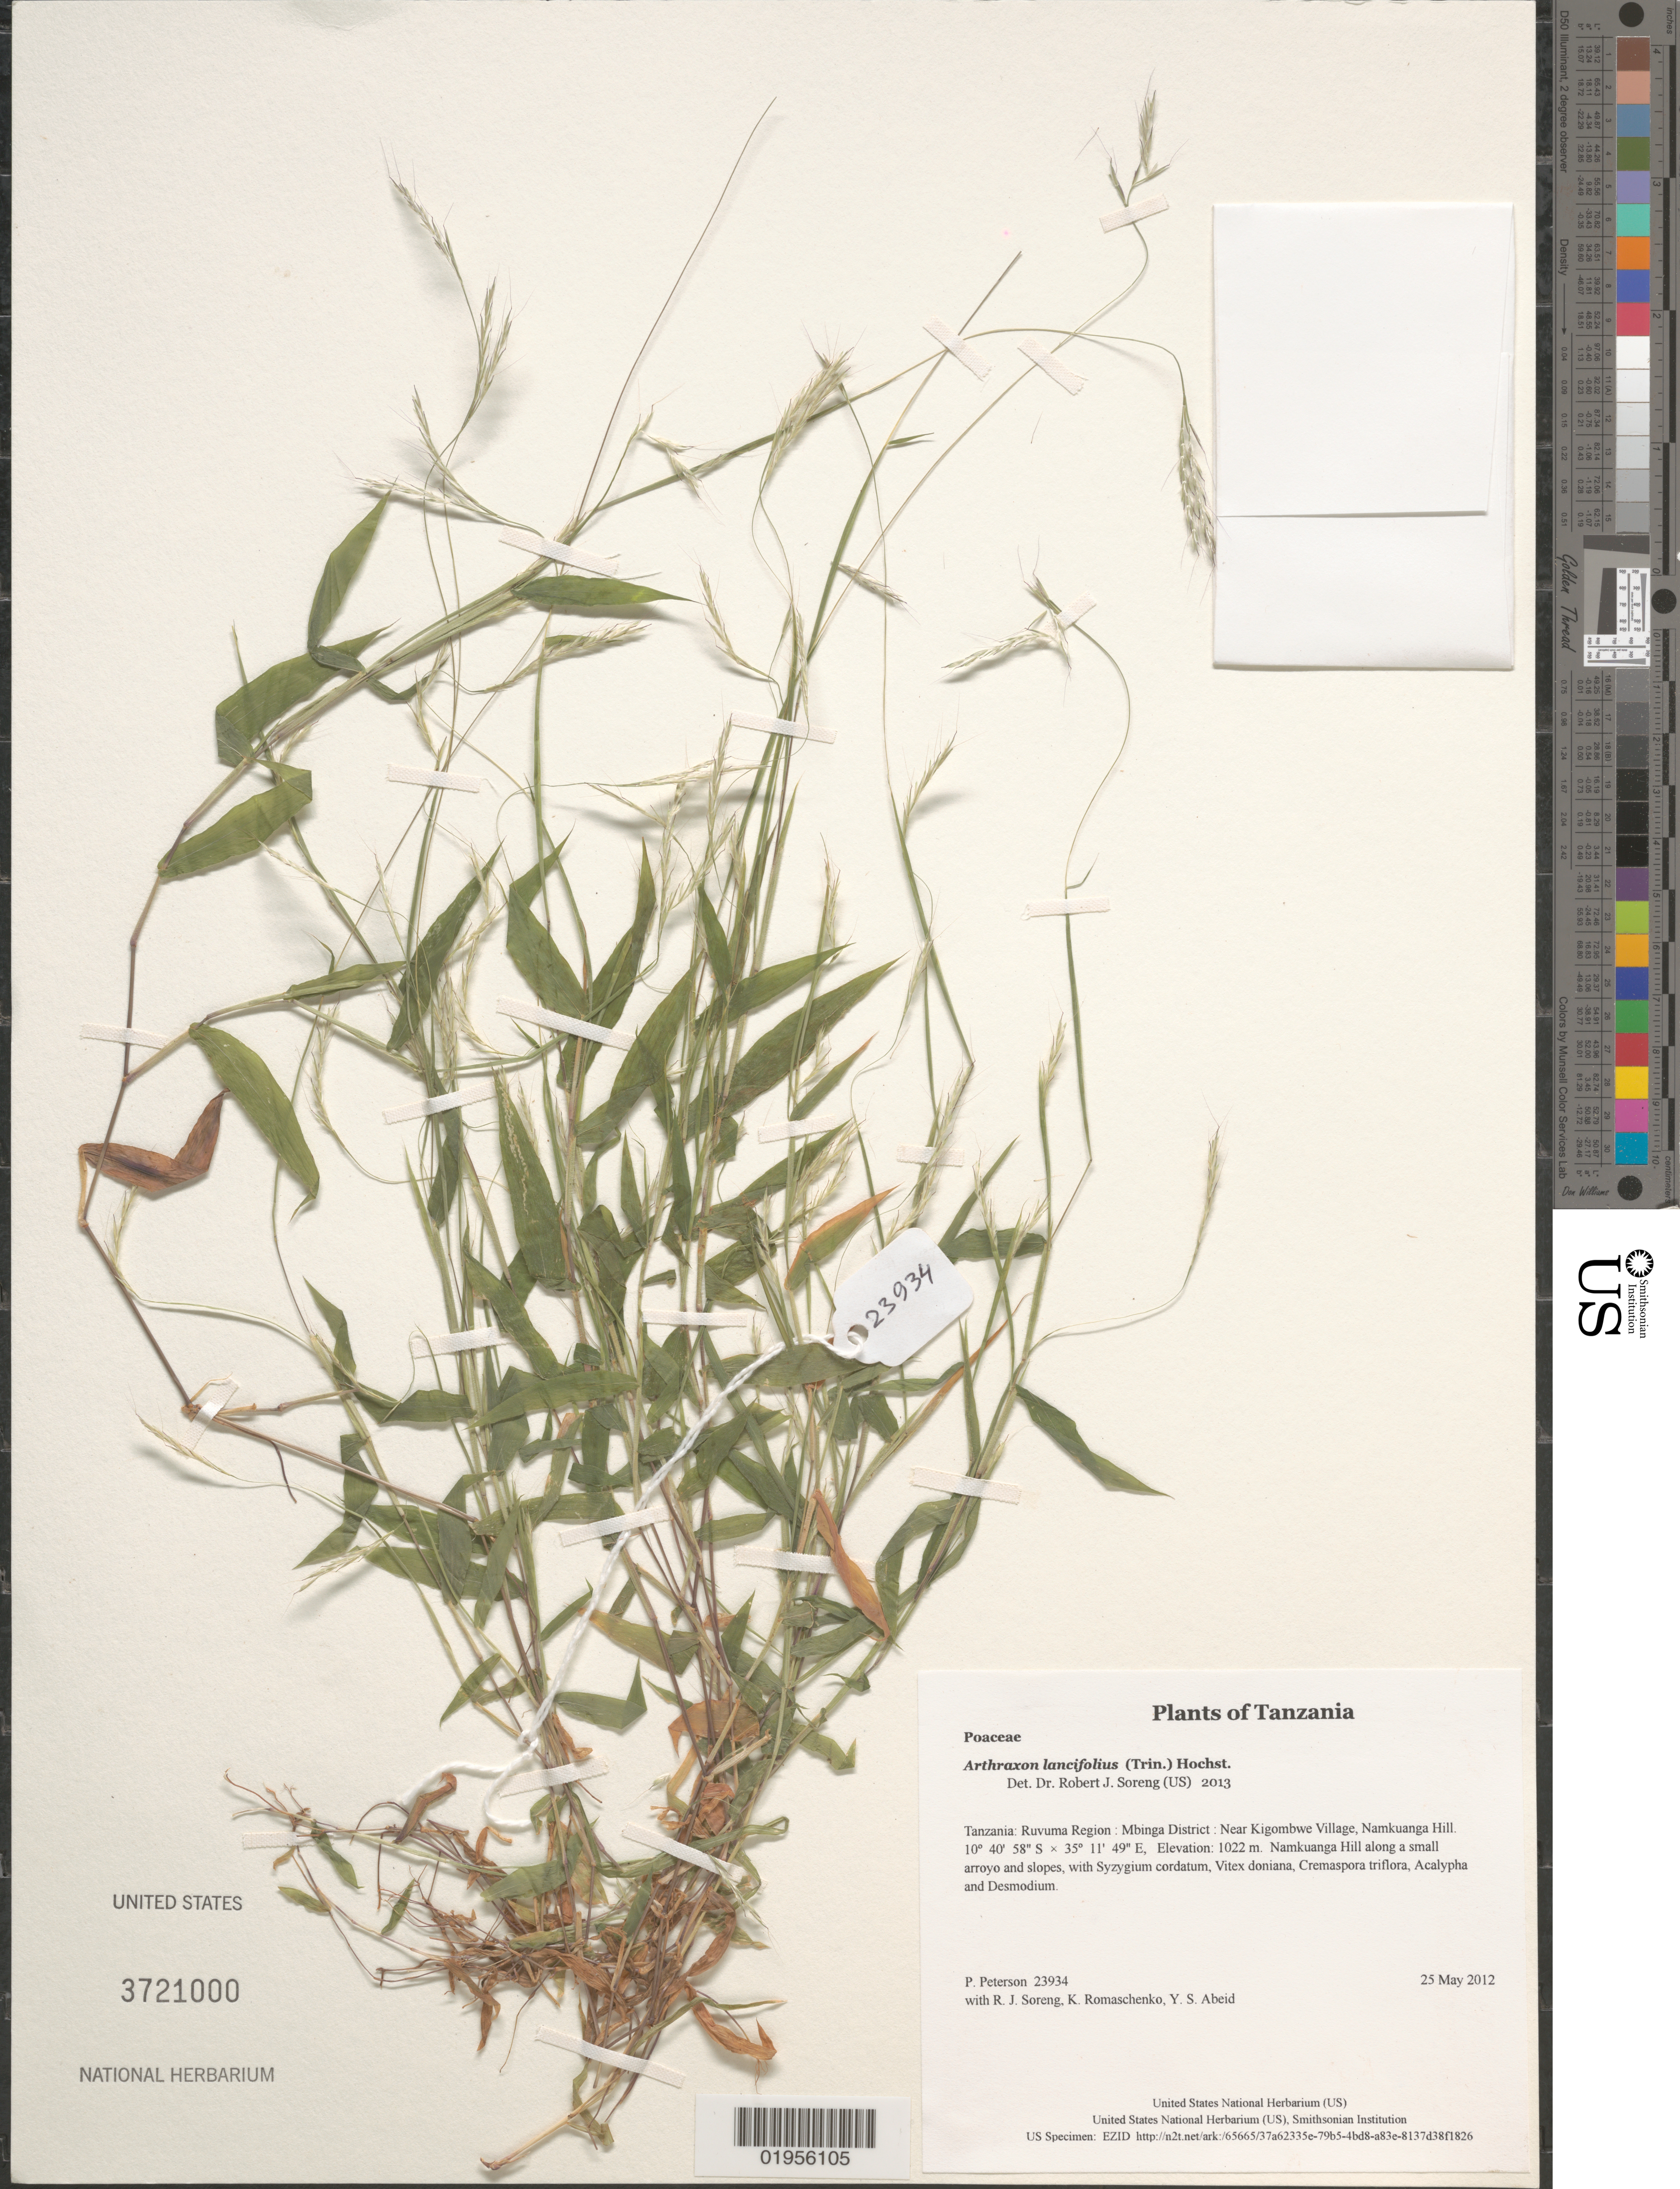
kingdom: Plantae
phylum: Tracheophyta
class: Liliopsida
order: Poales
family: Poaceae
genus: Arthraxon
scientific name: Arthraxon lancifolius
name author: (Trin.) Hochst.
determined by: Soreng, Robert J., Research Associate (BOT), Smithsonian Institution - National Museum of Natural History (UNITED STATES)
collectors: P. M. Peterson, R. J. Soreng, K. Romaschenko & Y. Abeid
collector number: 23934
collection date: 2012-05-25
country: Tanzania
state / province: Ruvuma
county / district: Mbinga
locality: Near Kigombwe Village, Namkuanga Hill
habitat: Namkuanga Hill along a small arroyo and slopes, with Syzygium cordatum, Vitex doniana, Cremaspora triflora, Acalypha and Desmodium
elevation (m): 1022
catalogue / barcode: US 3721000